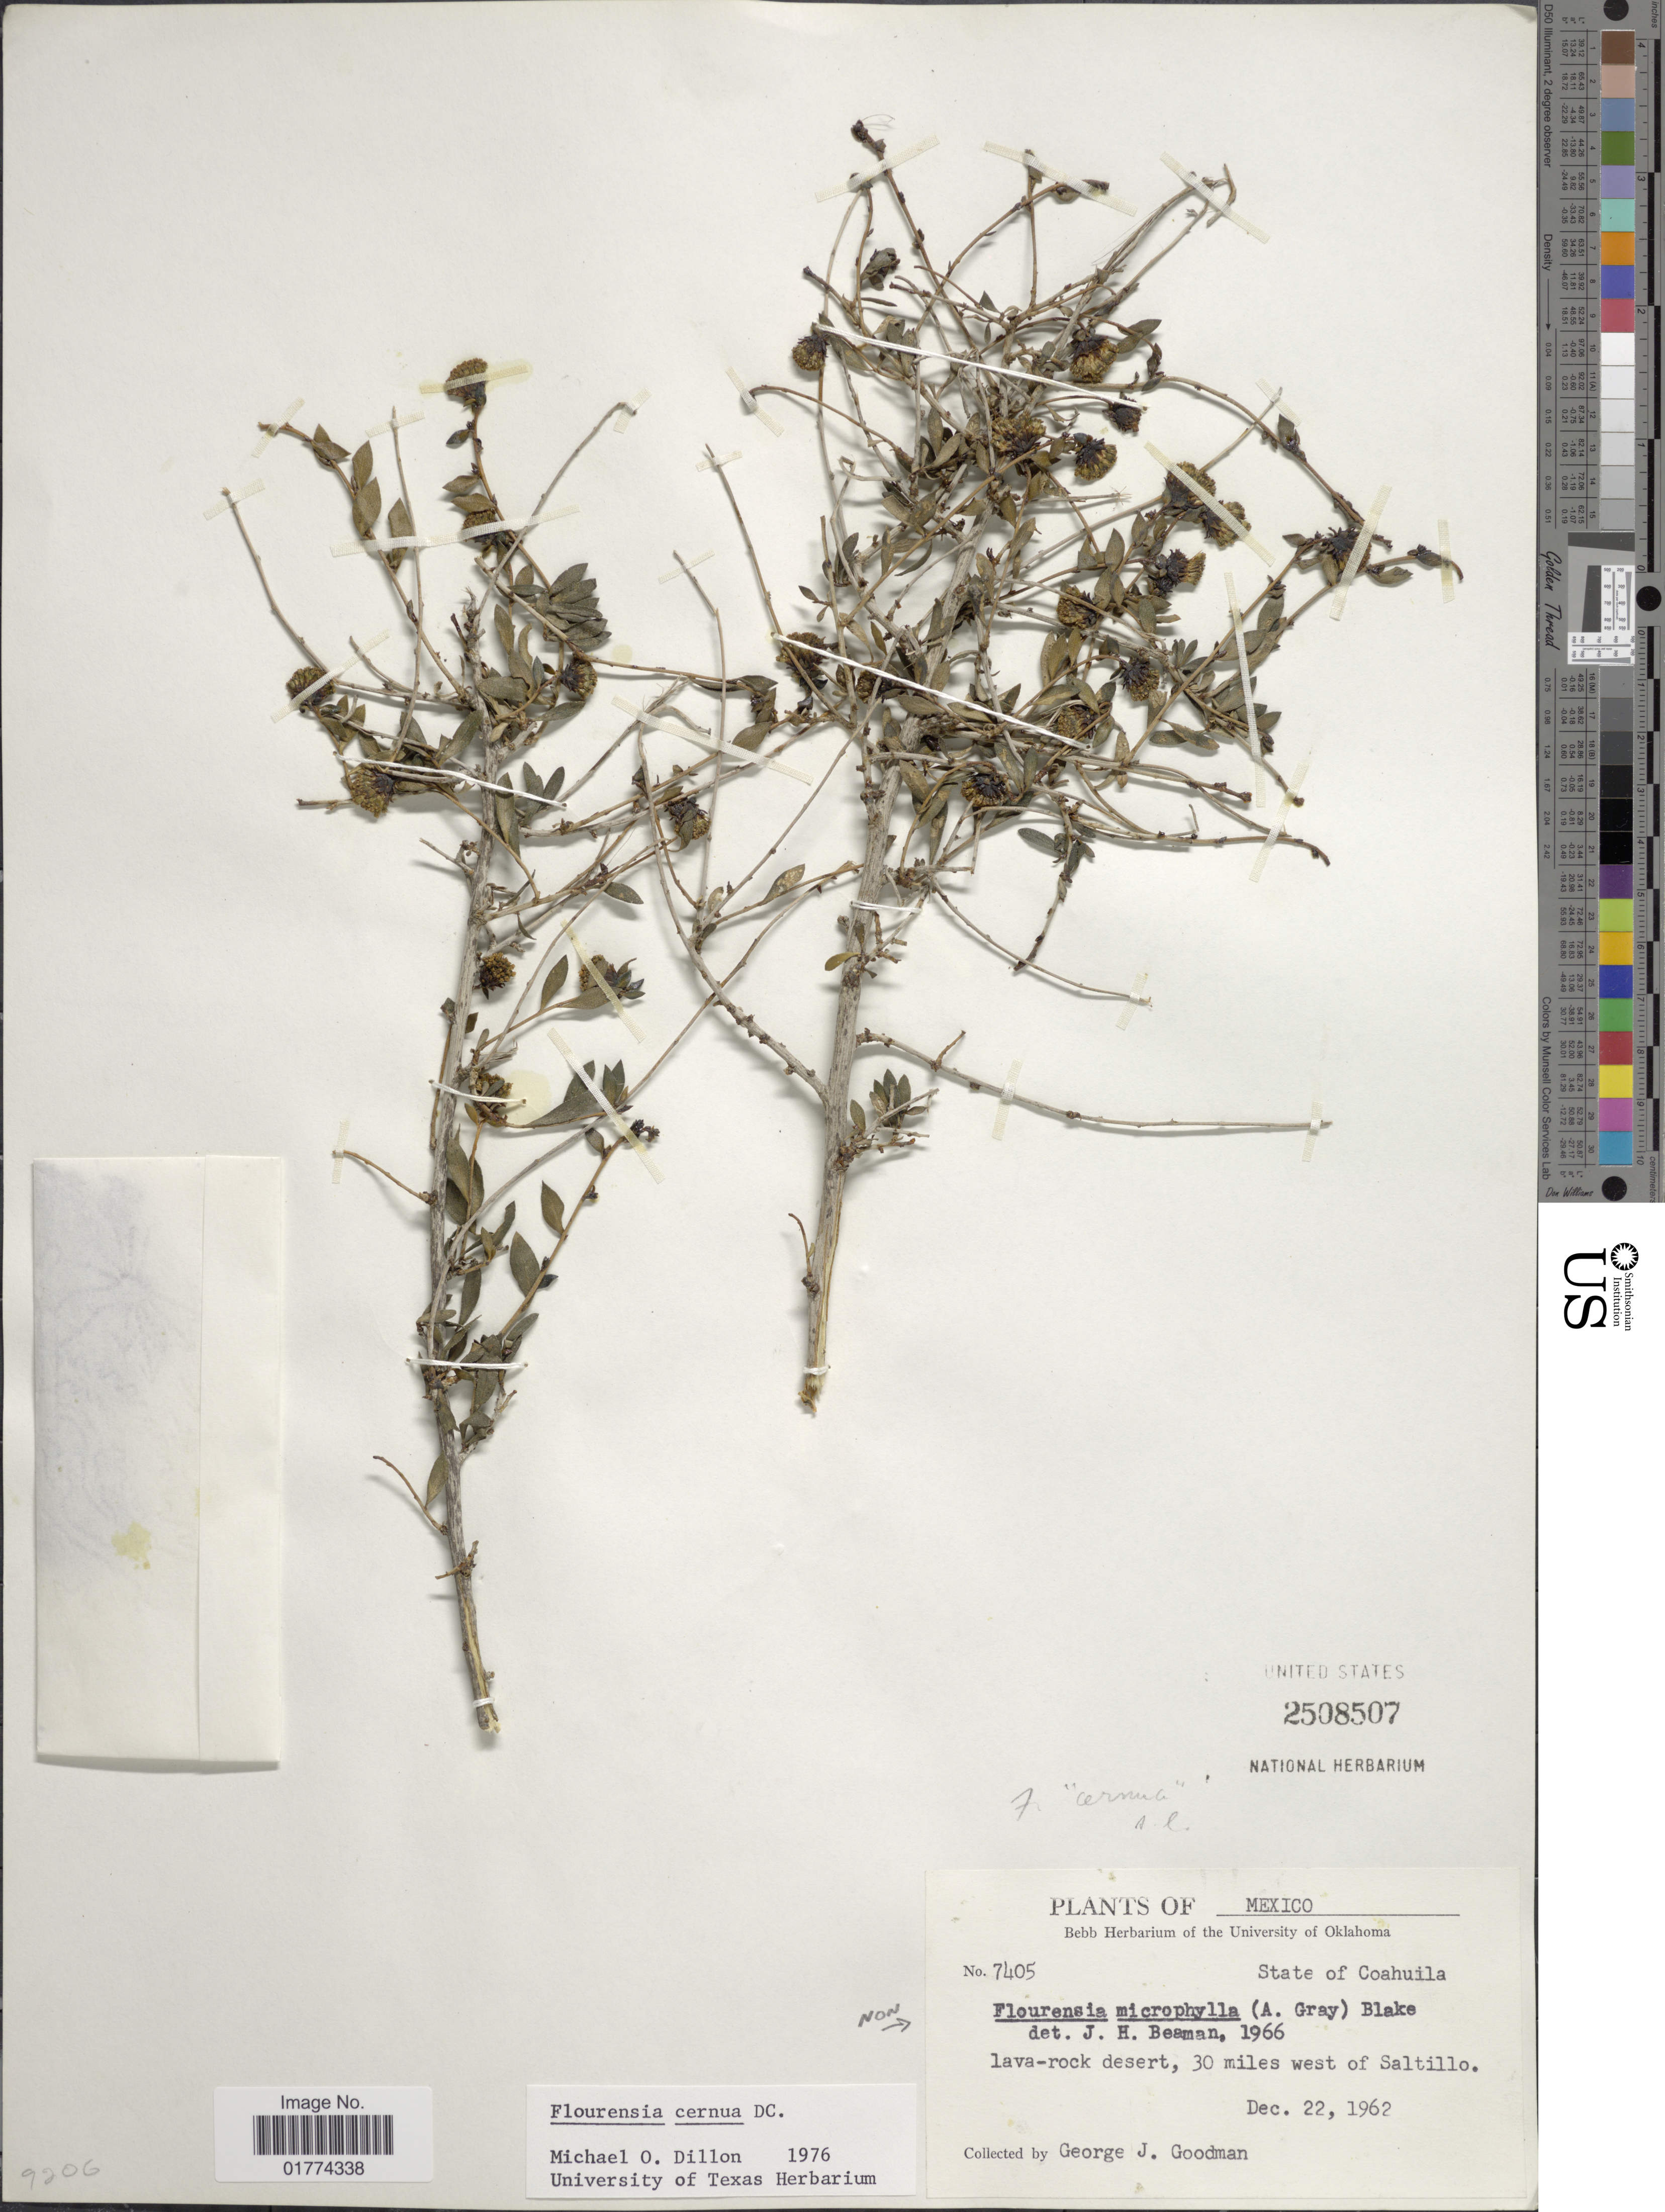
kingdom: Plantae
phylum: Tracheophyta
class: Magnoliopsida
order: Asterales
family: Asteraceae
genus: Flourensia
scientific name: Flourensia cernua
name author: DC.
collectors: G. J. Goodman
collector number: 7405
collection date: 1962-12-22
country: Mexico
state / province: Coahuila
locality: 30 miles west of Saltillo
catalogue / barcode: US 2508507